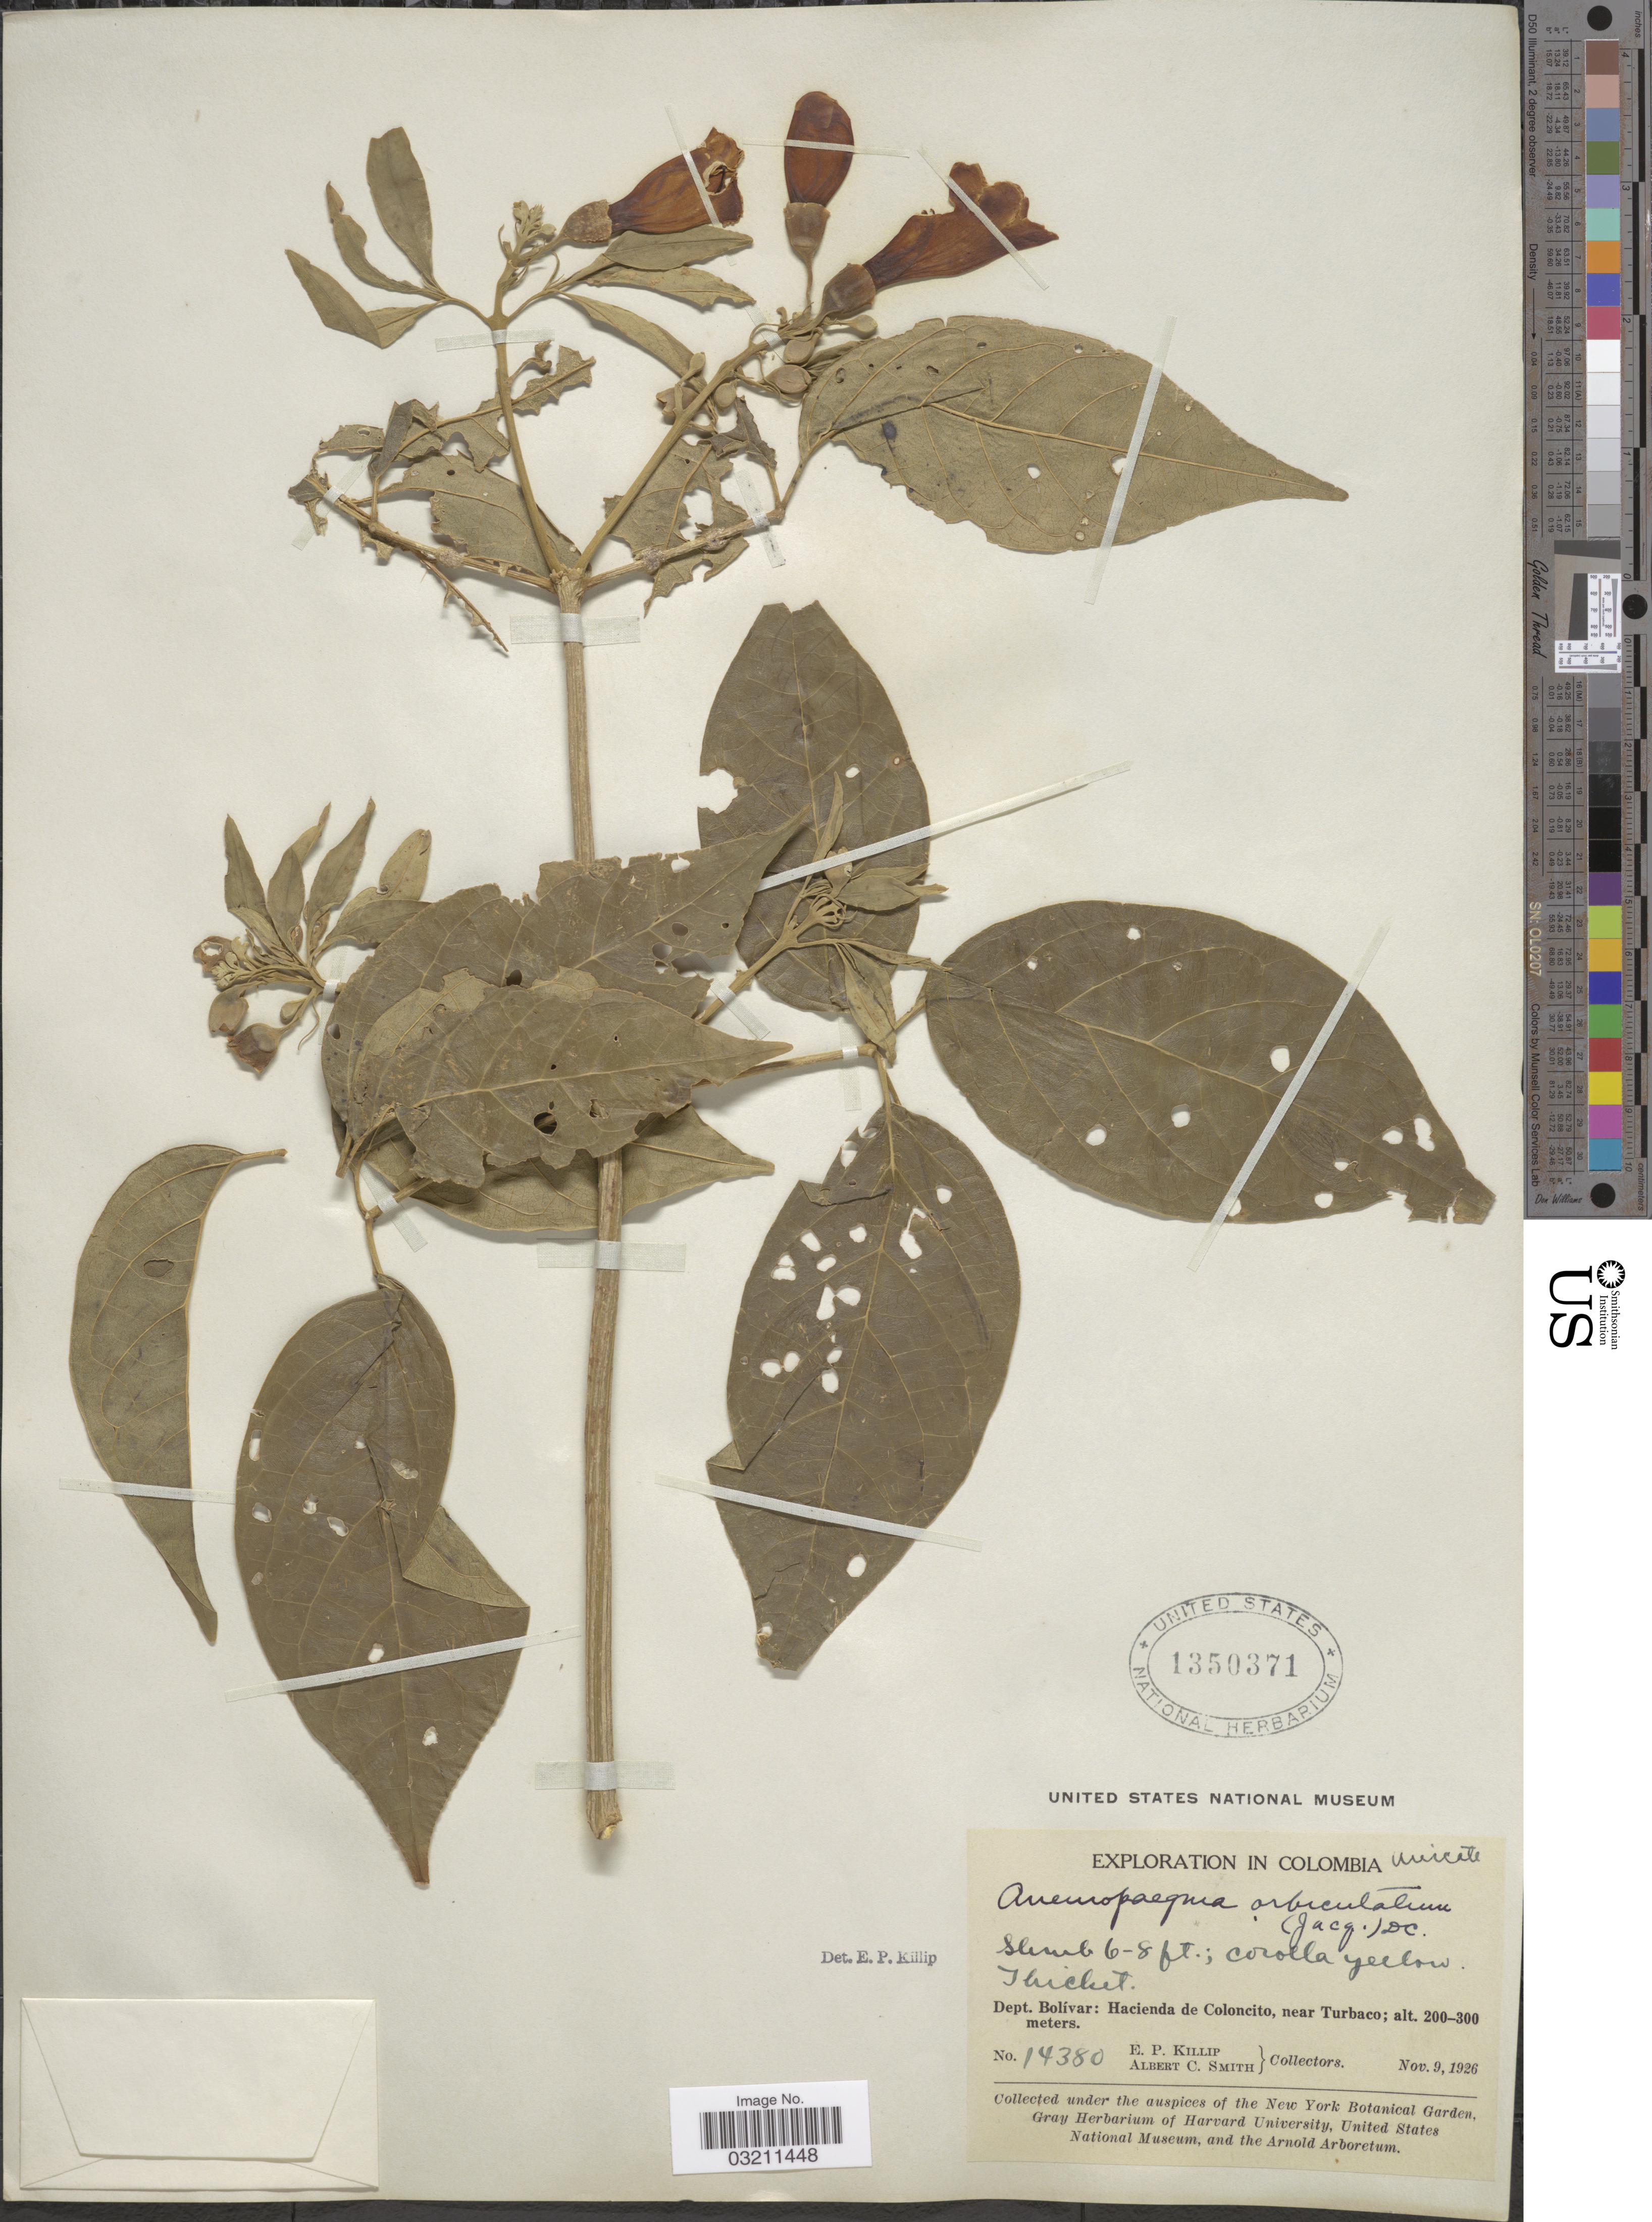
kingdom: Plantae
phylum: Tracheophyta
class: Magnoliopsida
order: Lamiales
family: Bignoniaceae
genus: Amphilophium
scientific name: Amphilophium orbiculatum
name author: (Jacq.) DC.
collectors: E. P. Killip & A. C. Smith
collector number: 14380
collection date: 1926-11-09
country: Colombia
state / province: Bolívar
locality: Dept. Bolívar: Hacienda de Coloncito, near Turbaco.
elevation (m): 200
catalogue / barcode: US 1350371